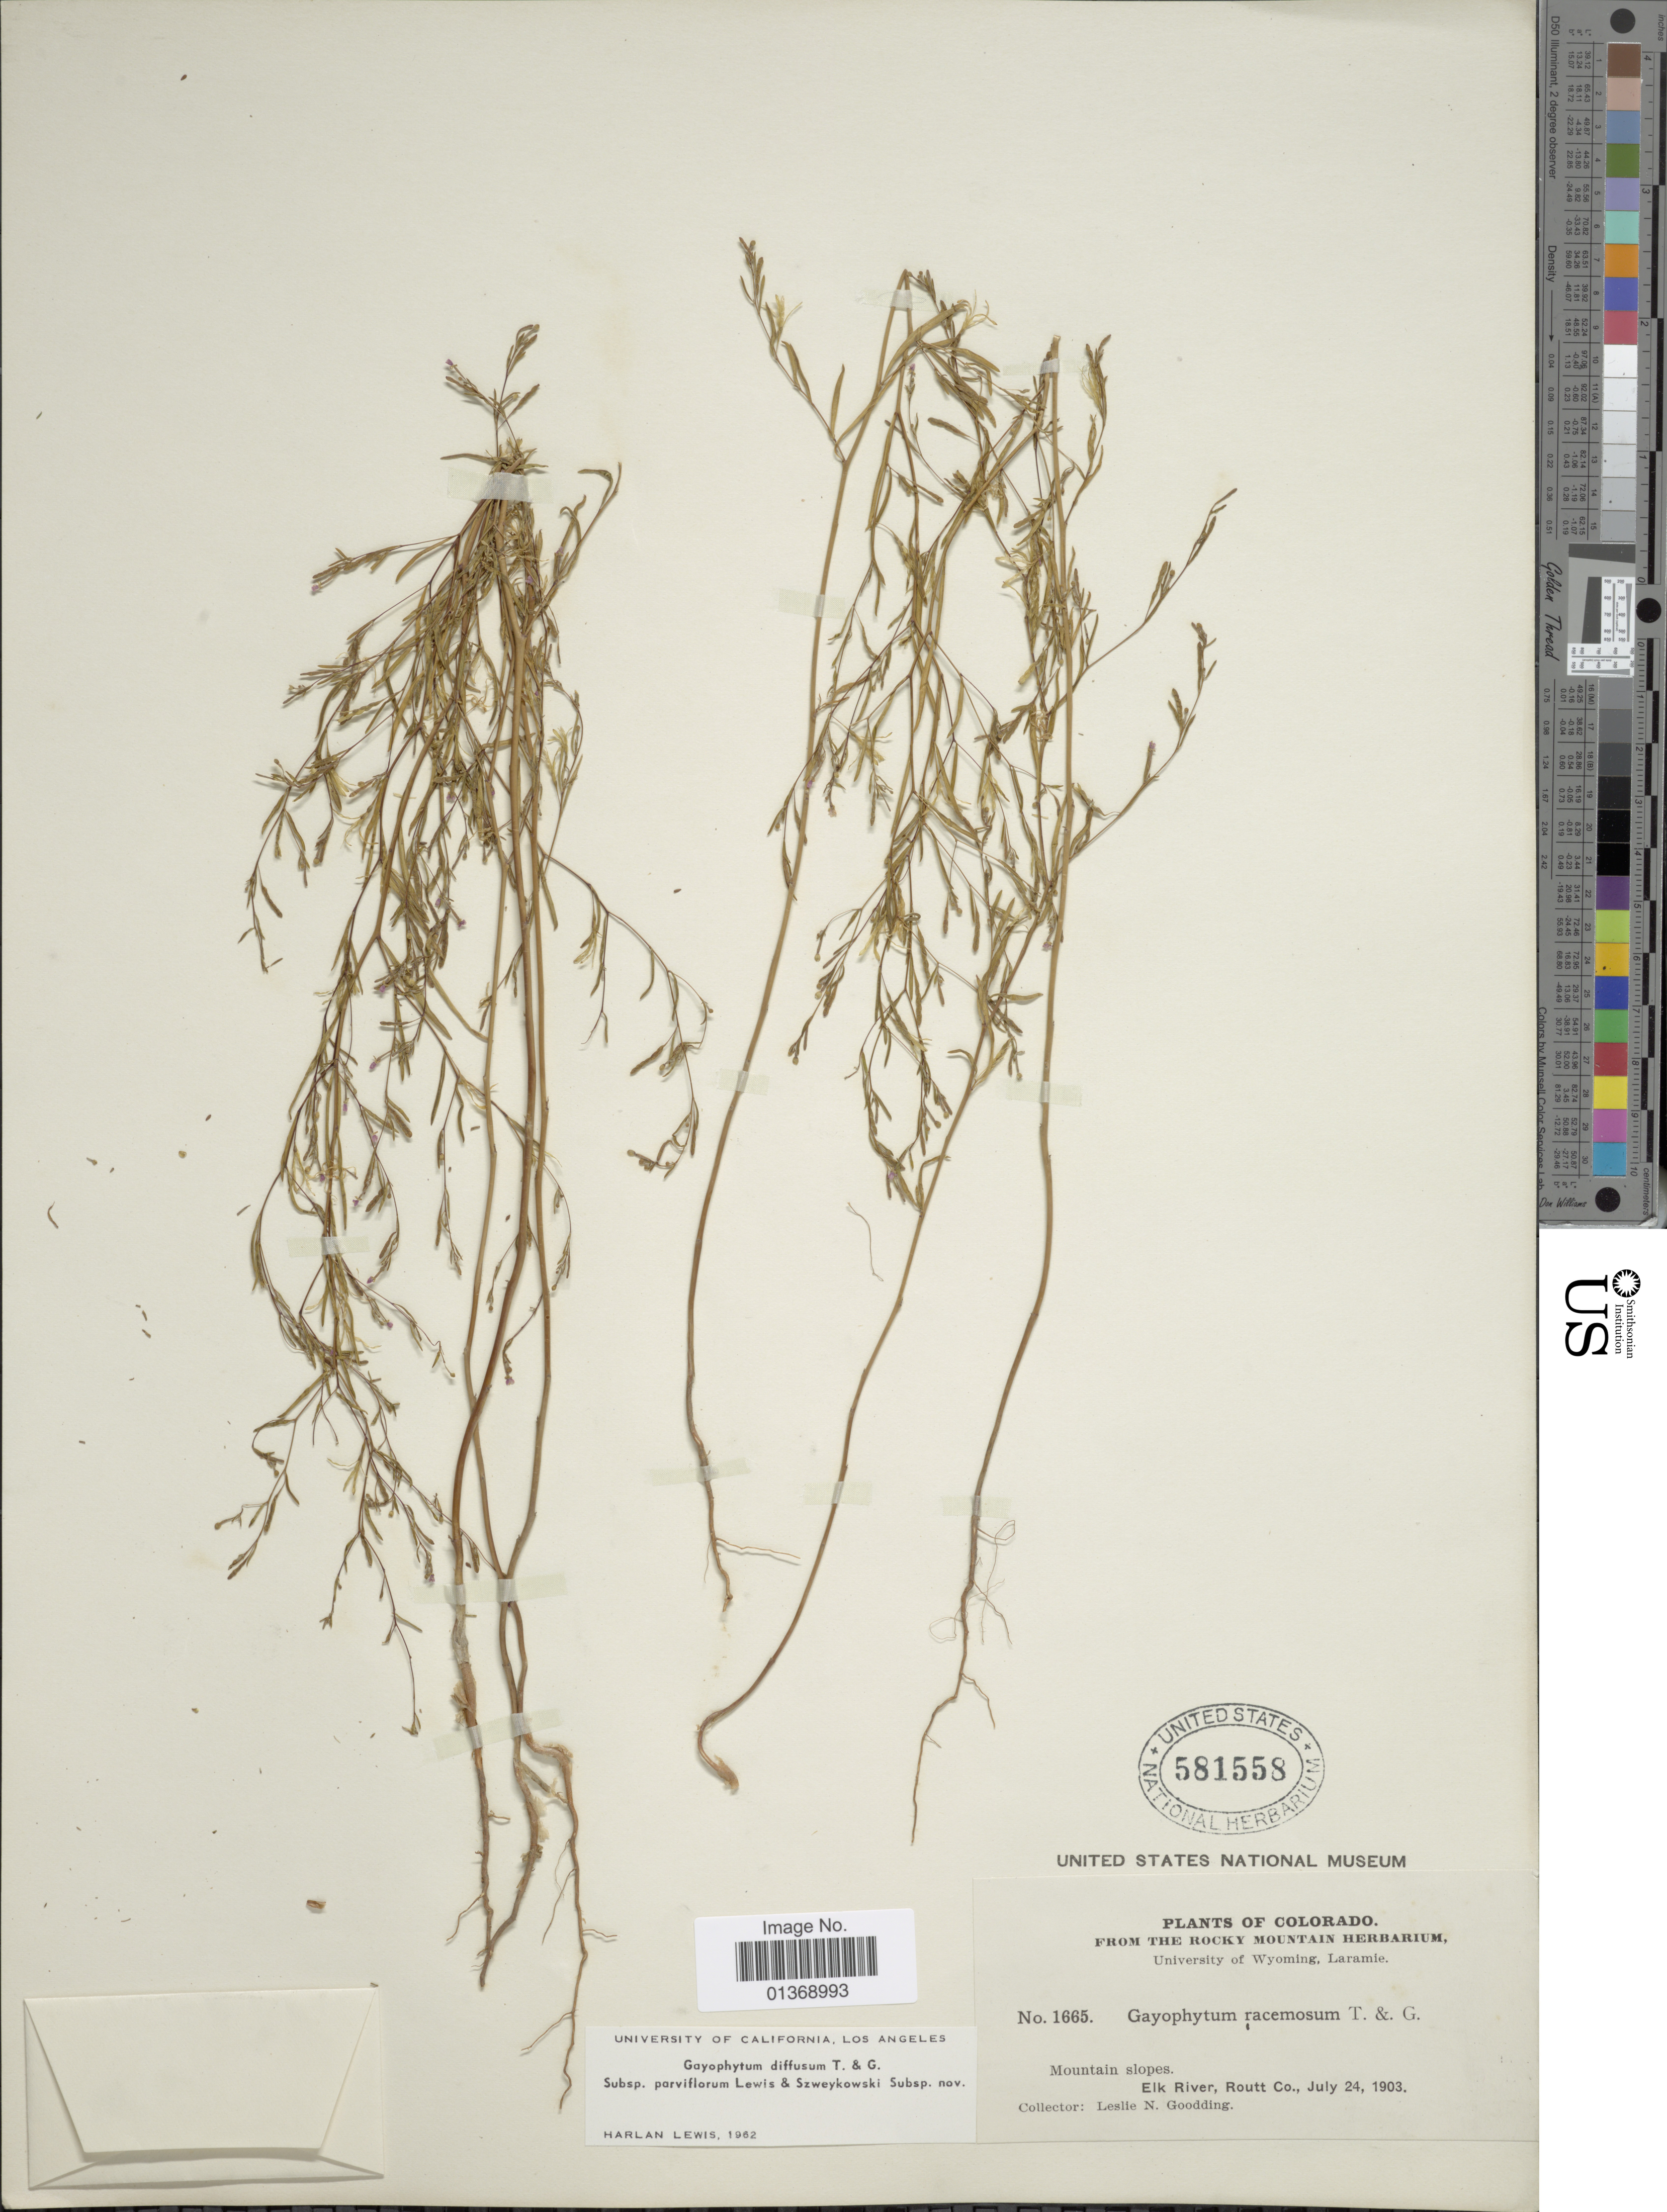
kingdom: Plantae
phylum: Tracheophyta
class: Magnoliopsida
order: Myrtales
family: Onagraceae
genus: Gayophytum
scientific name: Gayophytum diffusum subsp. parviflorum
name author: F. H. Lewis & Szweyk.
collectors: L. N. Goodding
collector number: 1665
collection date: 1903-07-24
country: United States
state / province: Colorado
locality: Elk River, Routt Co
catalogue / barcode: US 581558